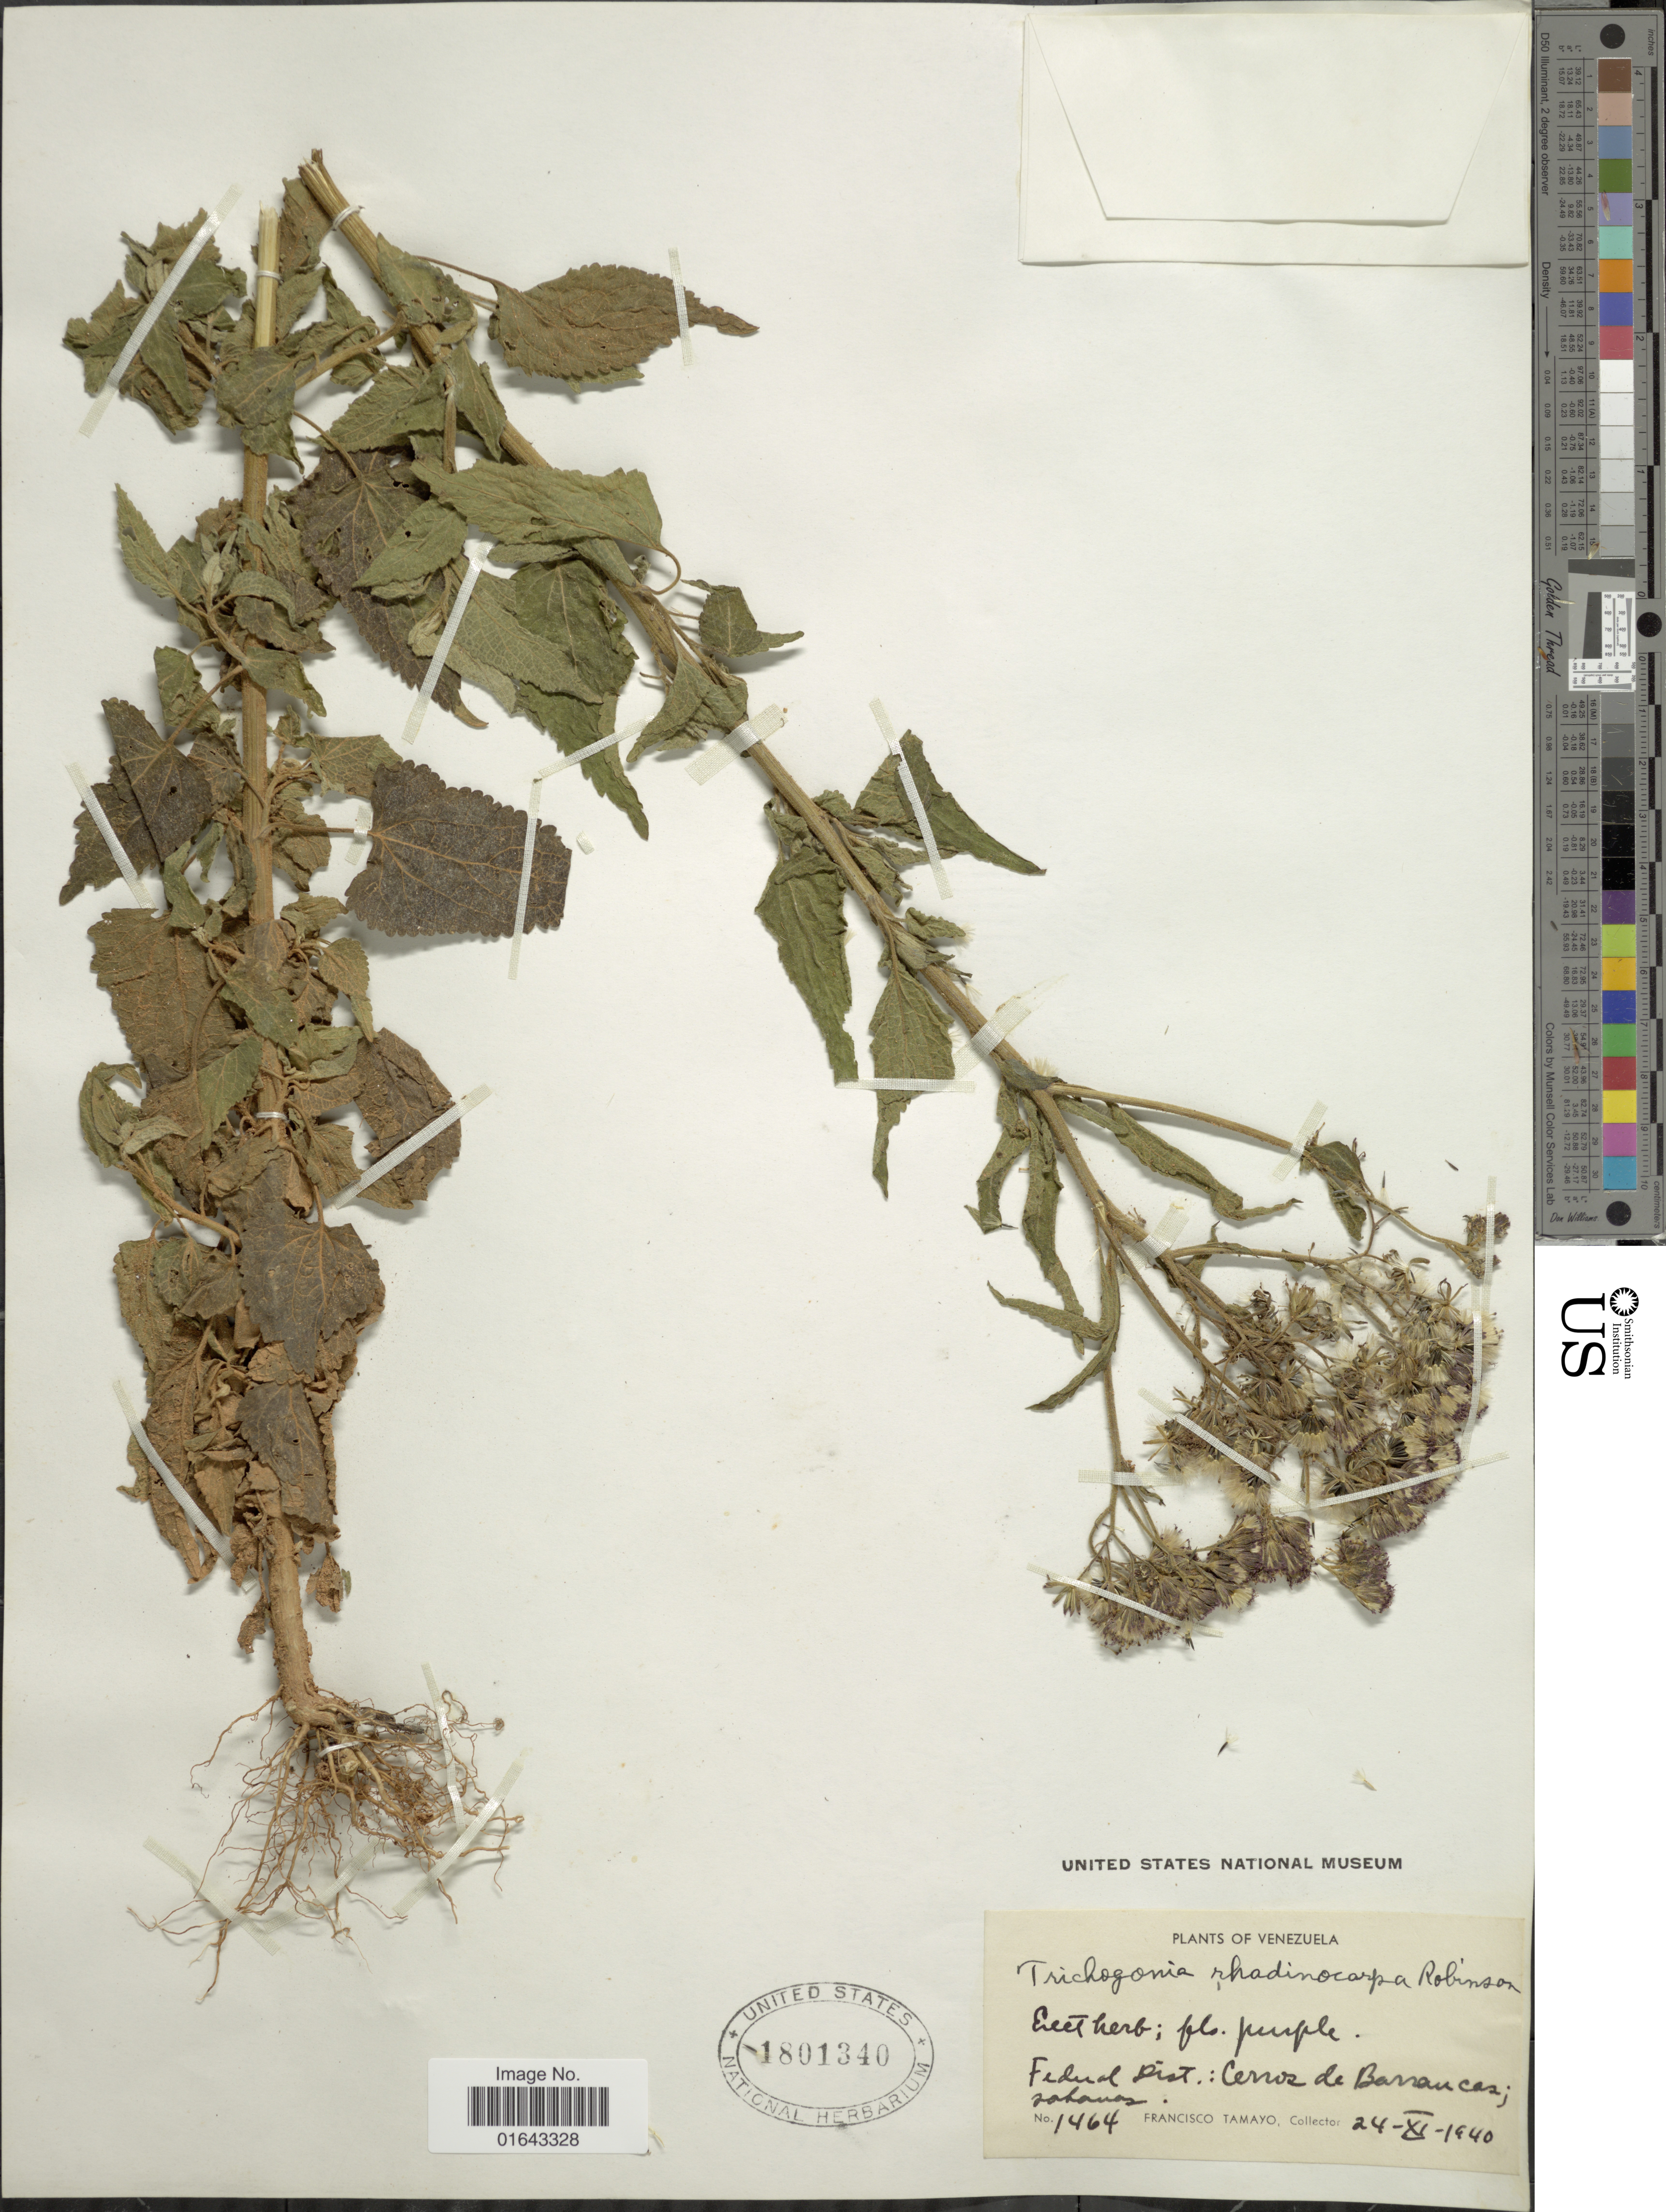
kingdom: Plantae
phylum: Tracheophyta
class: Magnoliopsida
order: Asterales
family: Asteraceae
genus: Trichogonia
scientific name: Trichogonia rhadinocarpa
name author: B.L. Rob.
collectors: F. Tamayo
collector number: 1464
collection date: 1940-11-24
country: Venezuela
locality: Federal Dist.: Cerros de Barrancas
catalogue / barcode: US 1801340